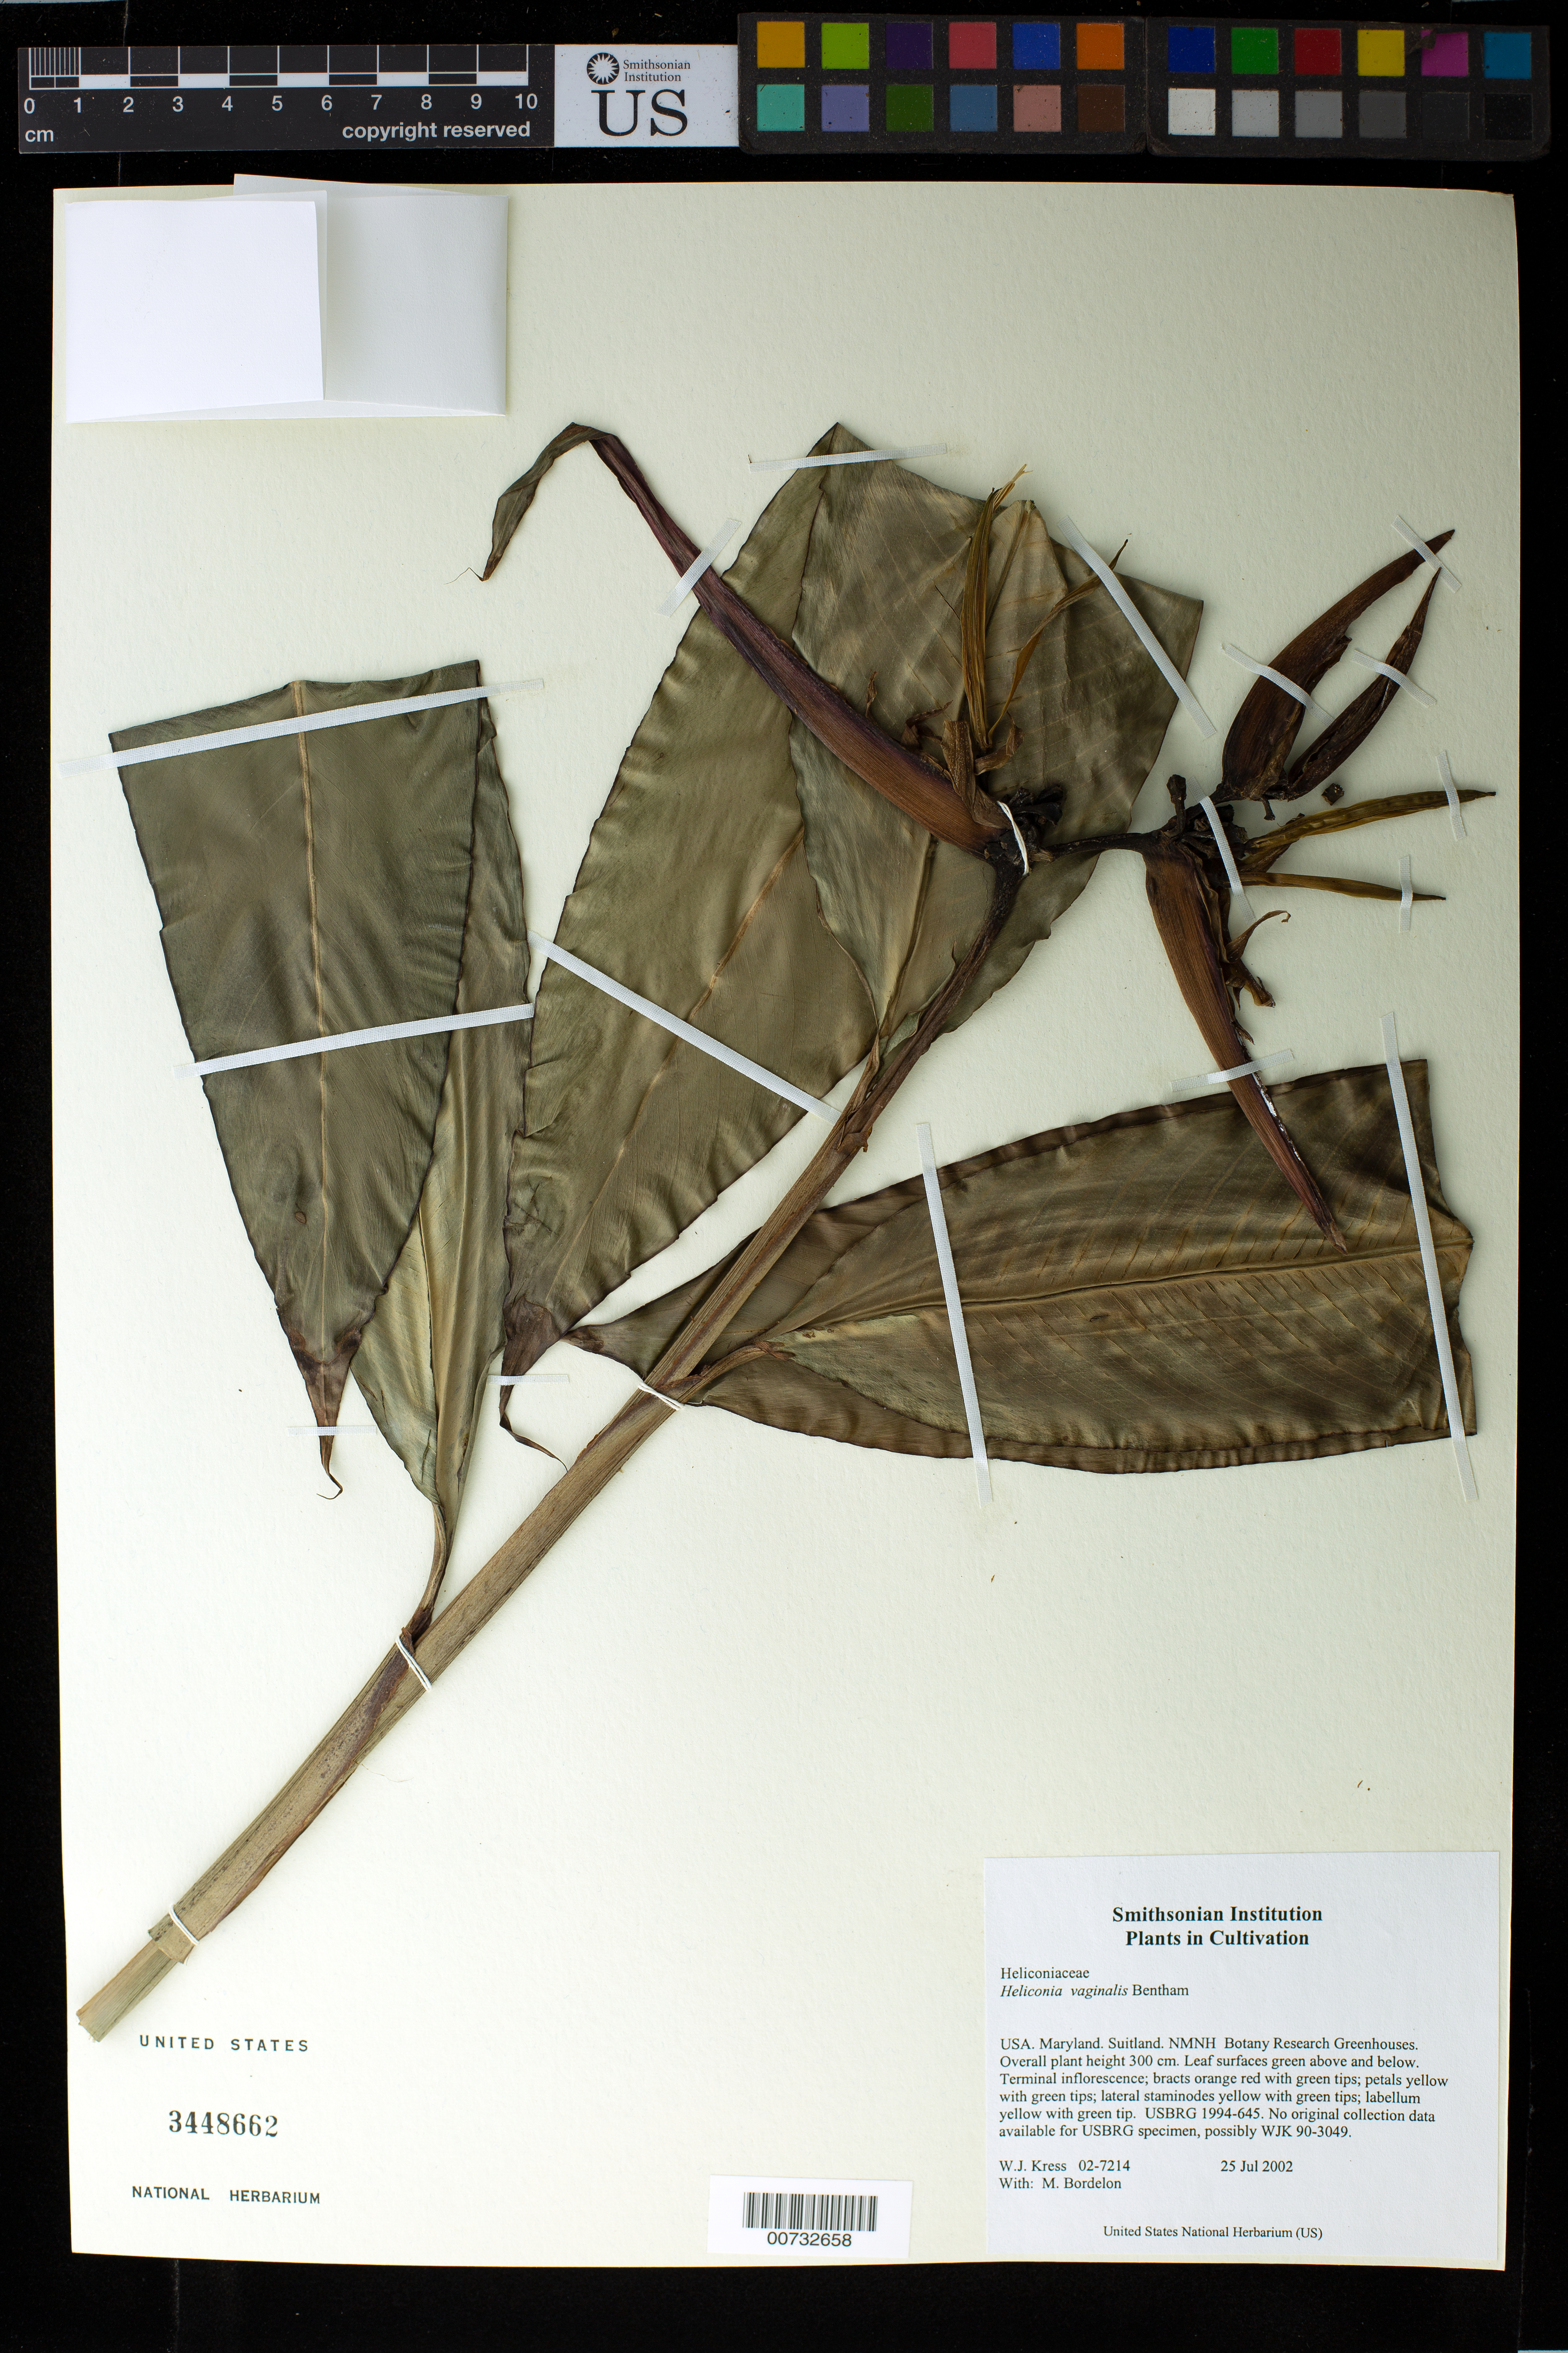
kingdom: Plantae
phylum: Tracheophyta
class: Liliopsida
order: Zingiberales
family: Heliconiaceae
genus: Heliconia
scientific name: Heliconia vaginalis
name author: Benth.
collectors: W. J. Kress & M. Bordelon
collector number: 02-7214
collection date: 2002-07-25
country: United States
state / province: Maryland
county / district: Prince George's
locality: NMNH Botany Research Greenhouses. Suitland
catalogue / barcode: US 3448662